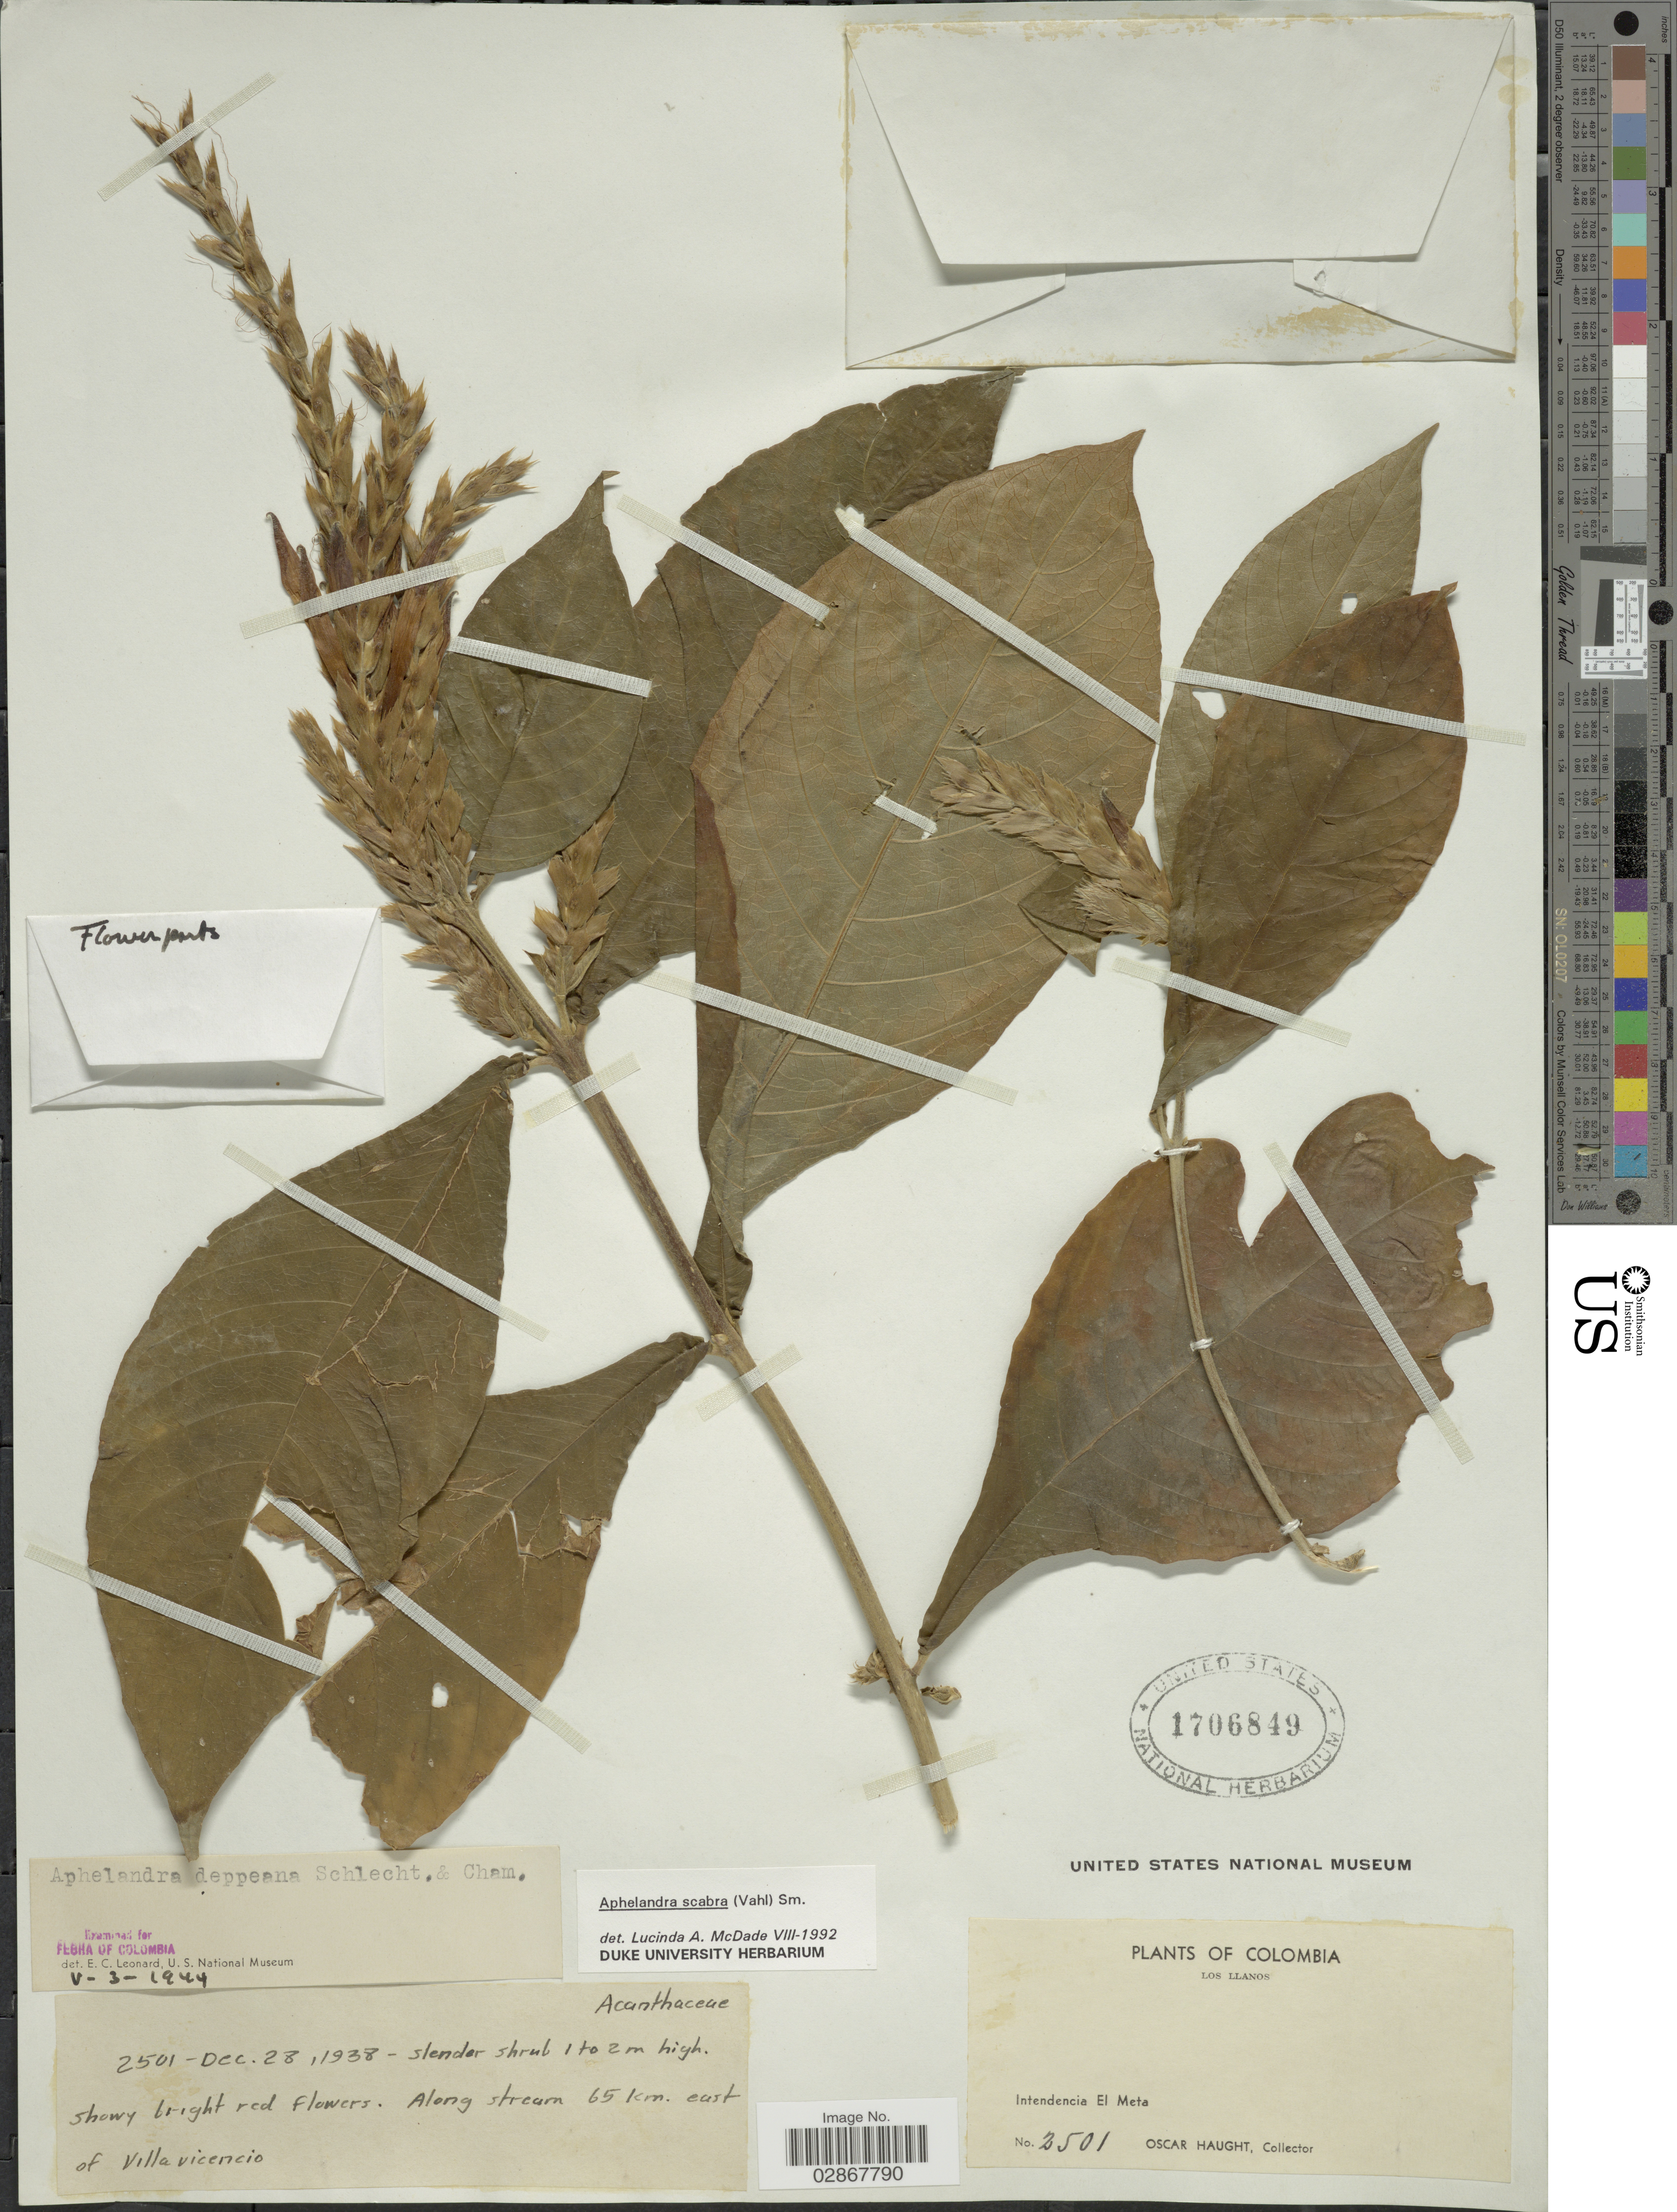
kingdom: Plantae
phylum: Tracheophyta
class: Magnoliopsida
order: Lamiales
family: Acanthaceae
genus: Aphelandra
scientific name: Aphelandra scabra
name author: (Vahl) Sm.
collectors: O. Haught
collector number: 2501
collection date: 1938-12-28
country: Colombia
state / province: Meta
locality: Los Llanos. Intendencia El Meta. Along stream 65 km. east of Villavicencio.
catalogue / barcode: US 1706849